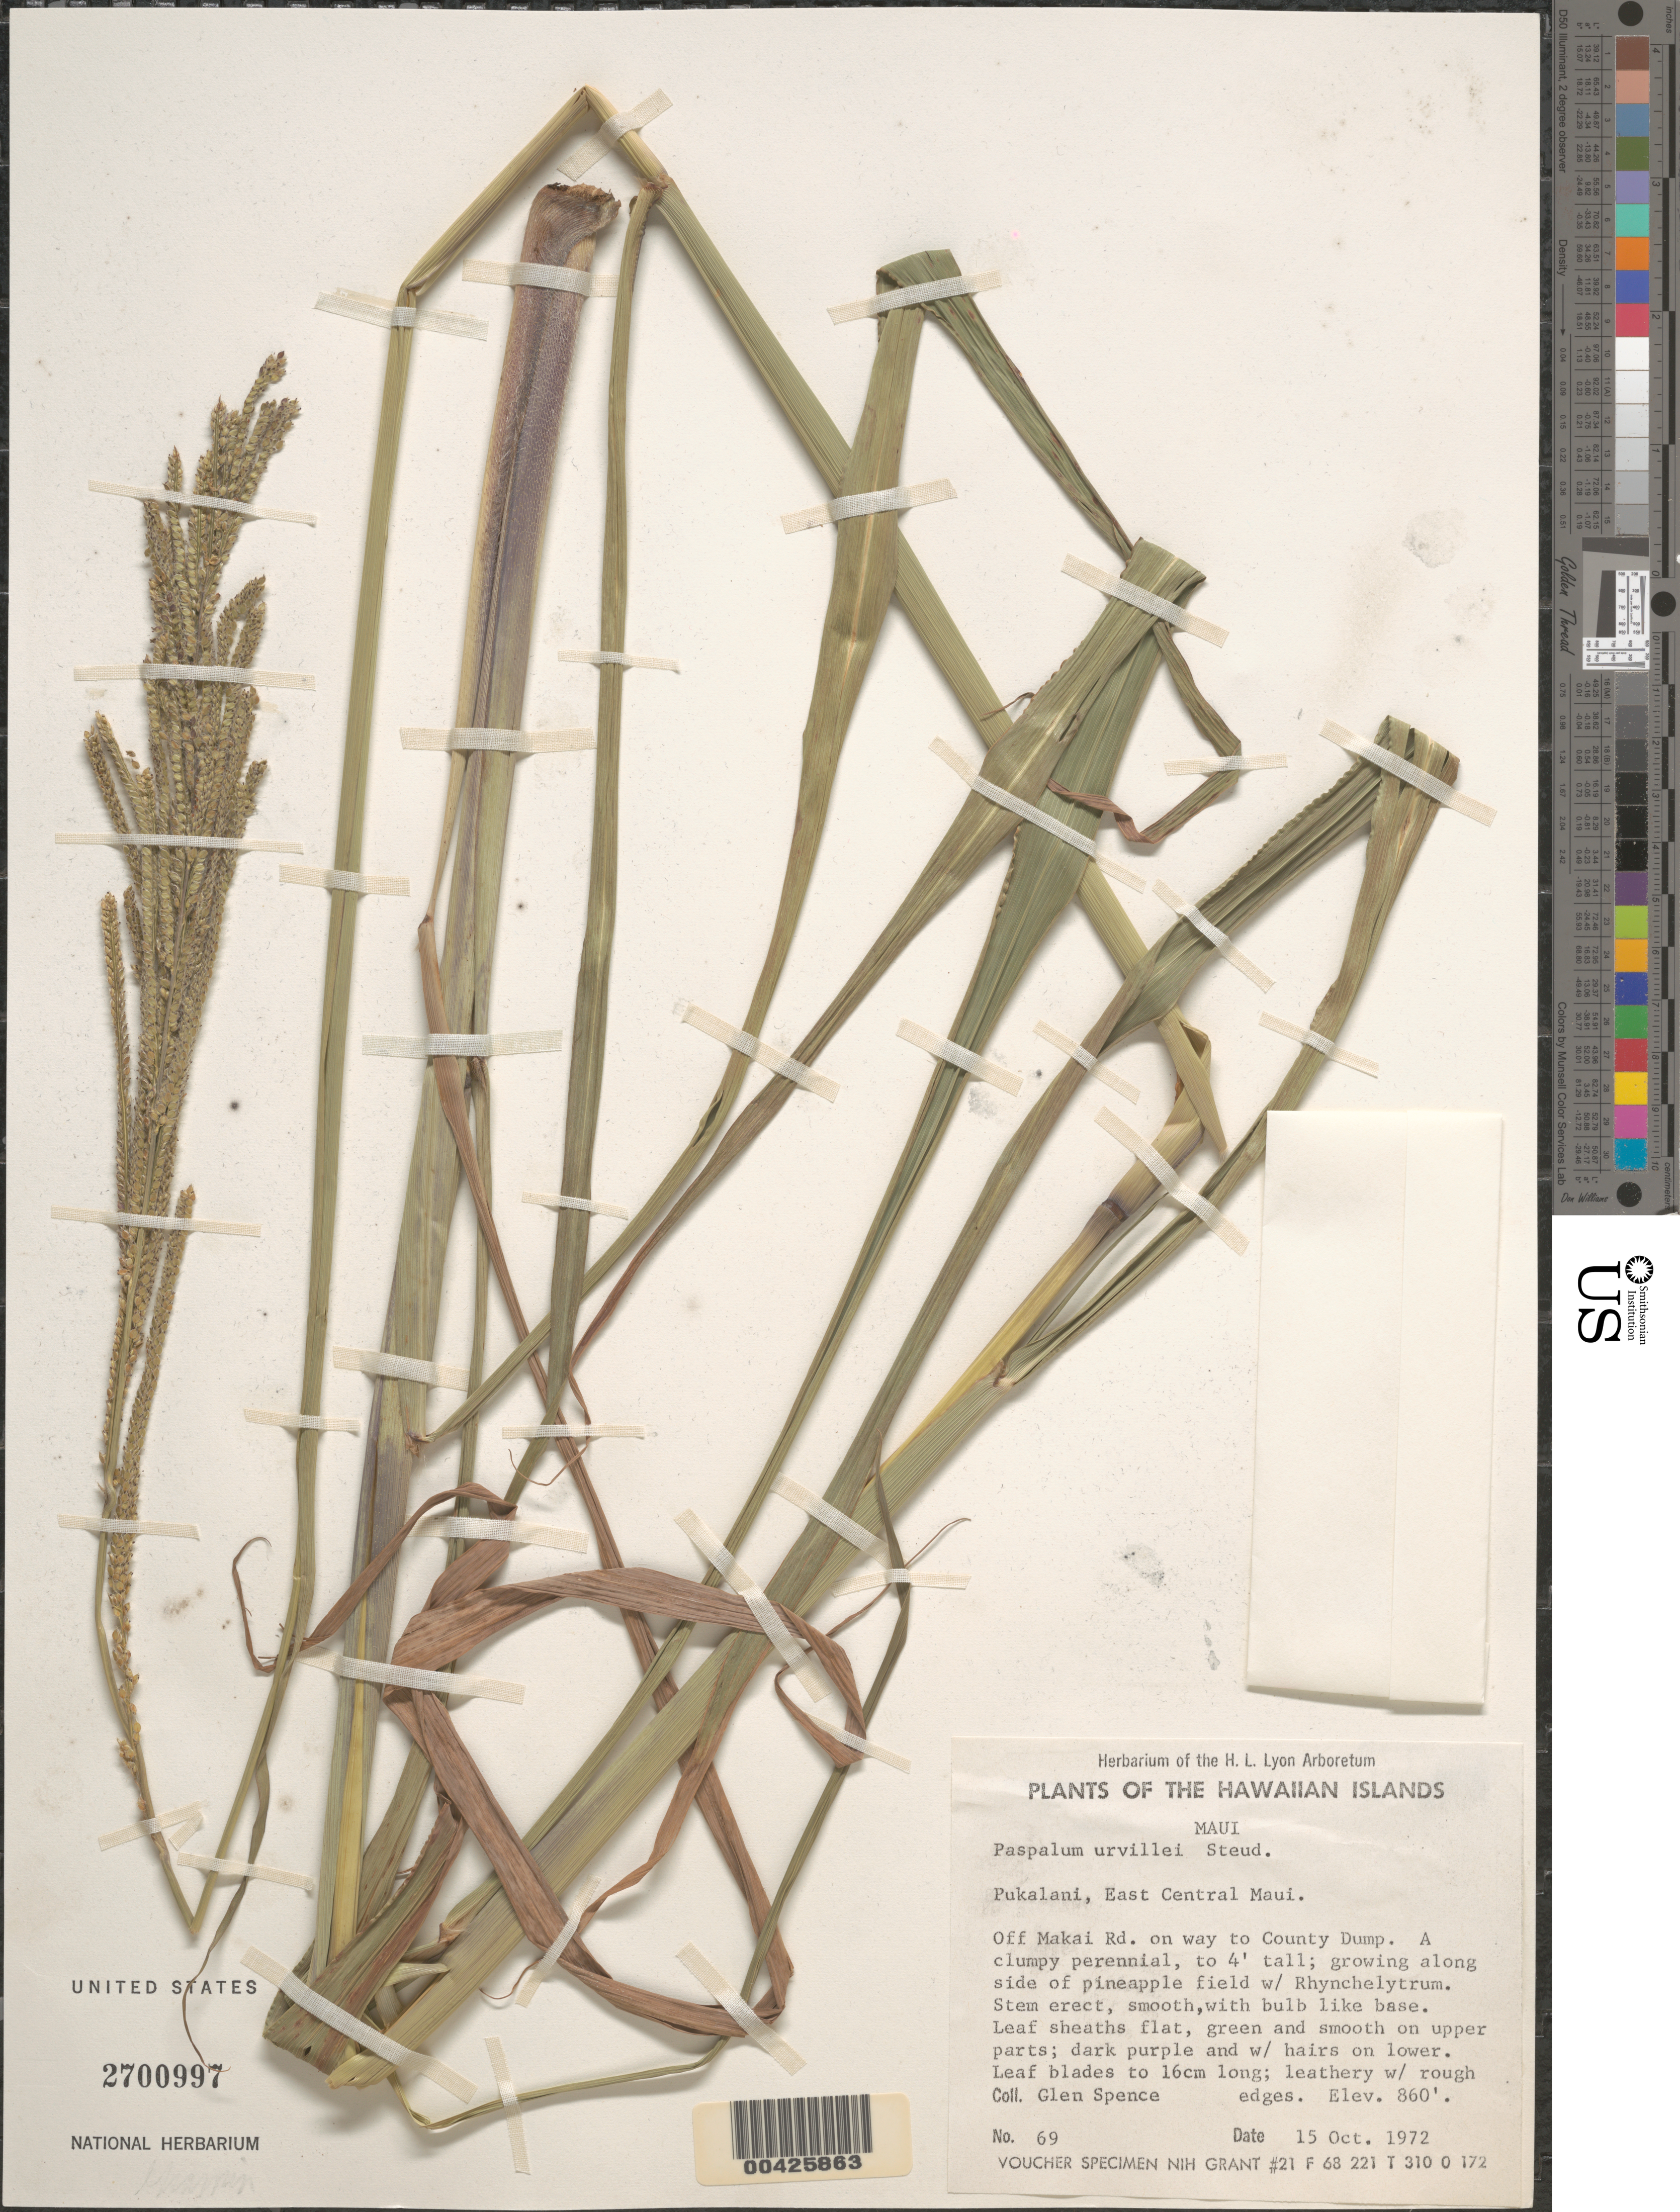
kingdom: Plantae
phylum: Tracheophyta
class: Liliopsida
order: Poales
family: Poaceae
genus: Paspalum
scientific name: Paspalum urvillei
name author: Steud.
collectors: G. Spence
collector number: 69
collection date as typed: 15 Oct 1972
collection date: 1972-10-15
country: United States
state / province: Hawaii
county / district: Maui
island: Maui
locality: Pukalani East, East Central Maui, Off Makai Road on way to County Dump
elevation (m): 262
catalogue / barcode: US 2700997